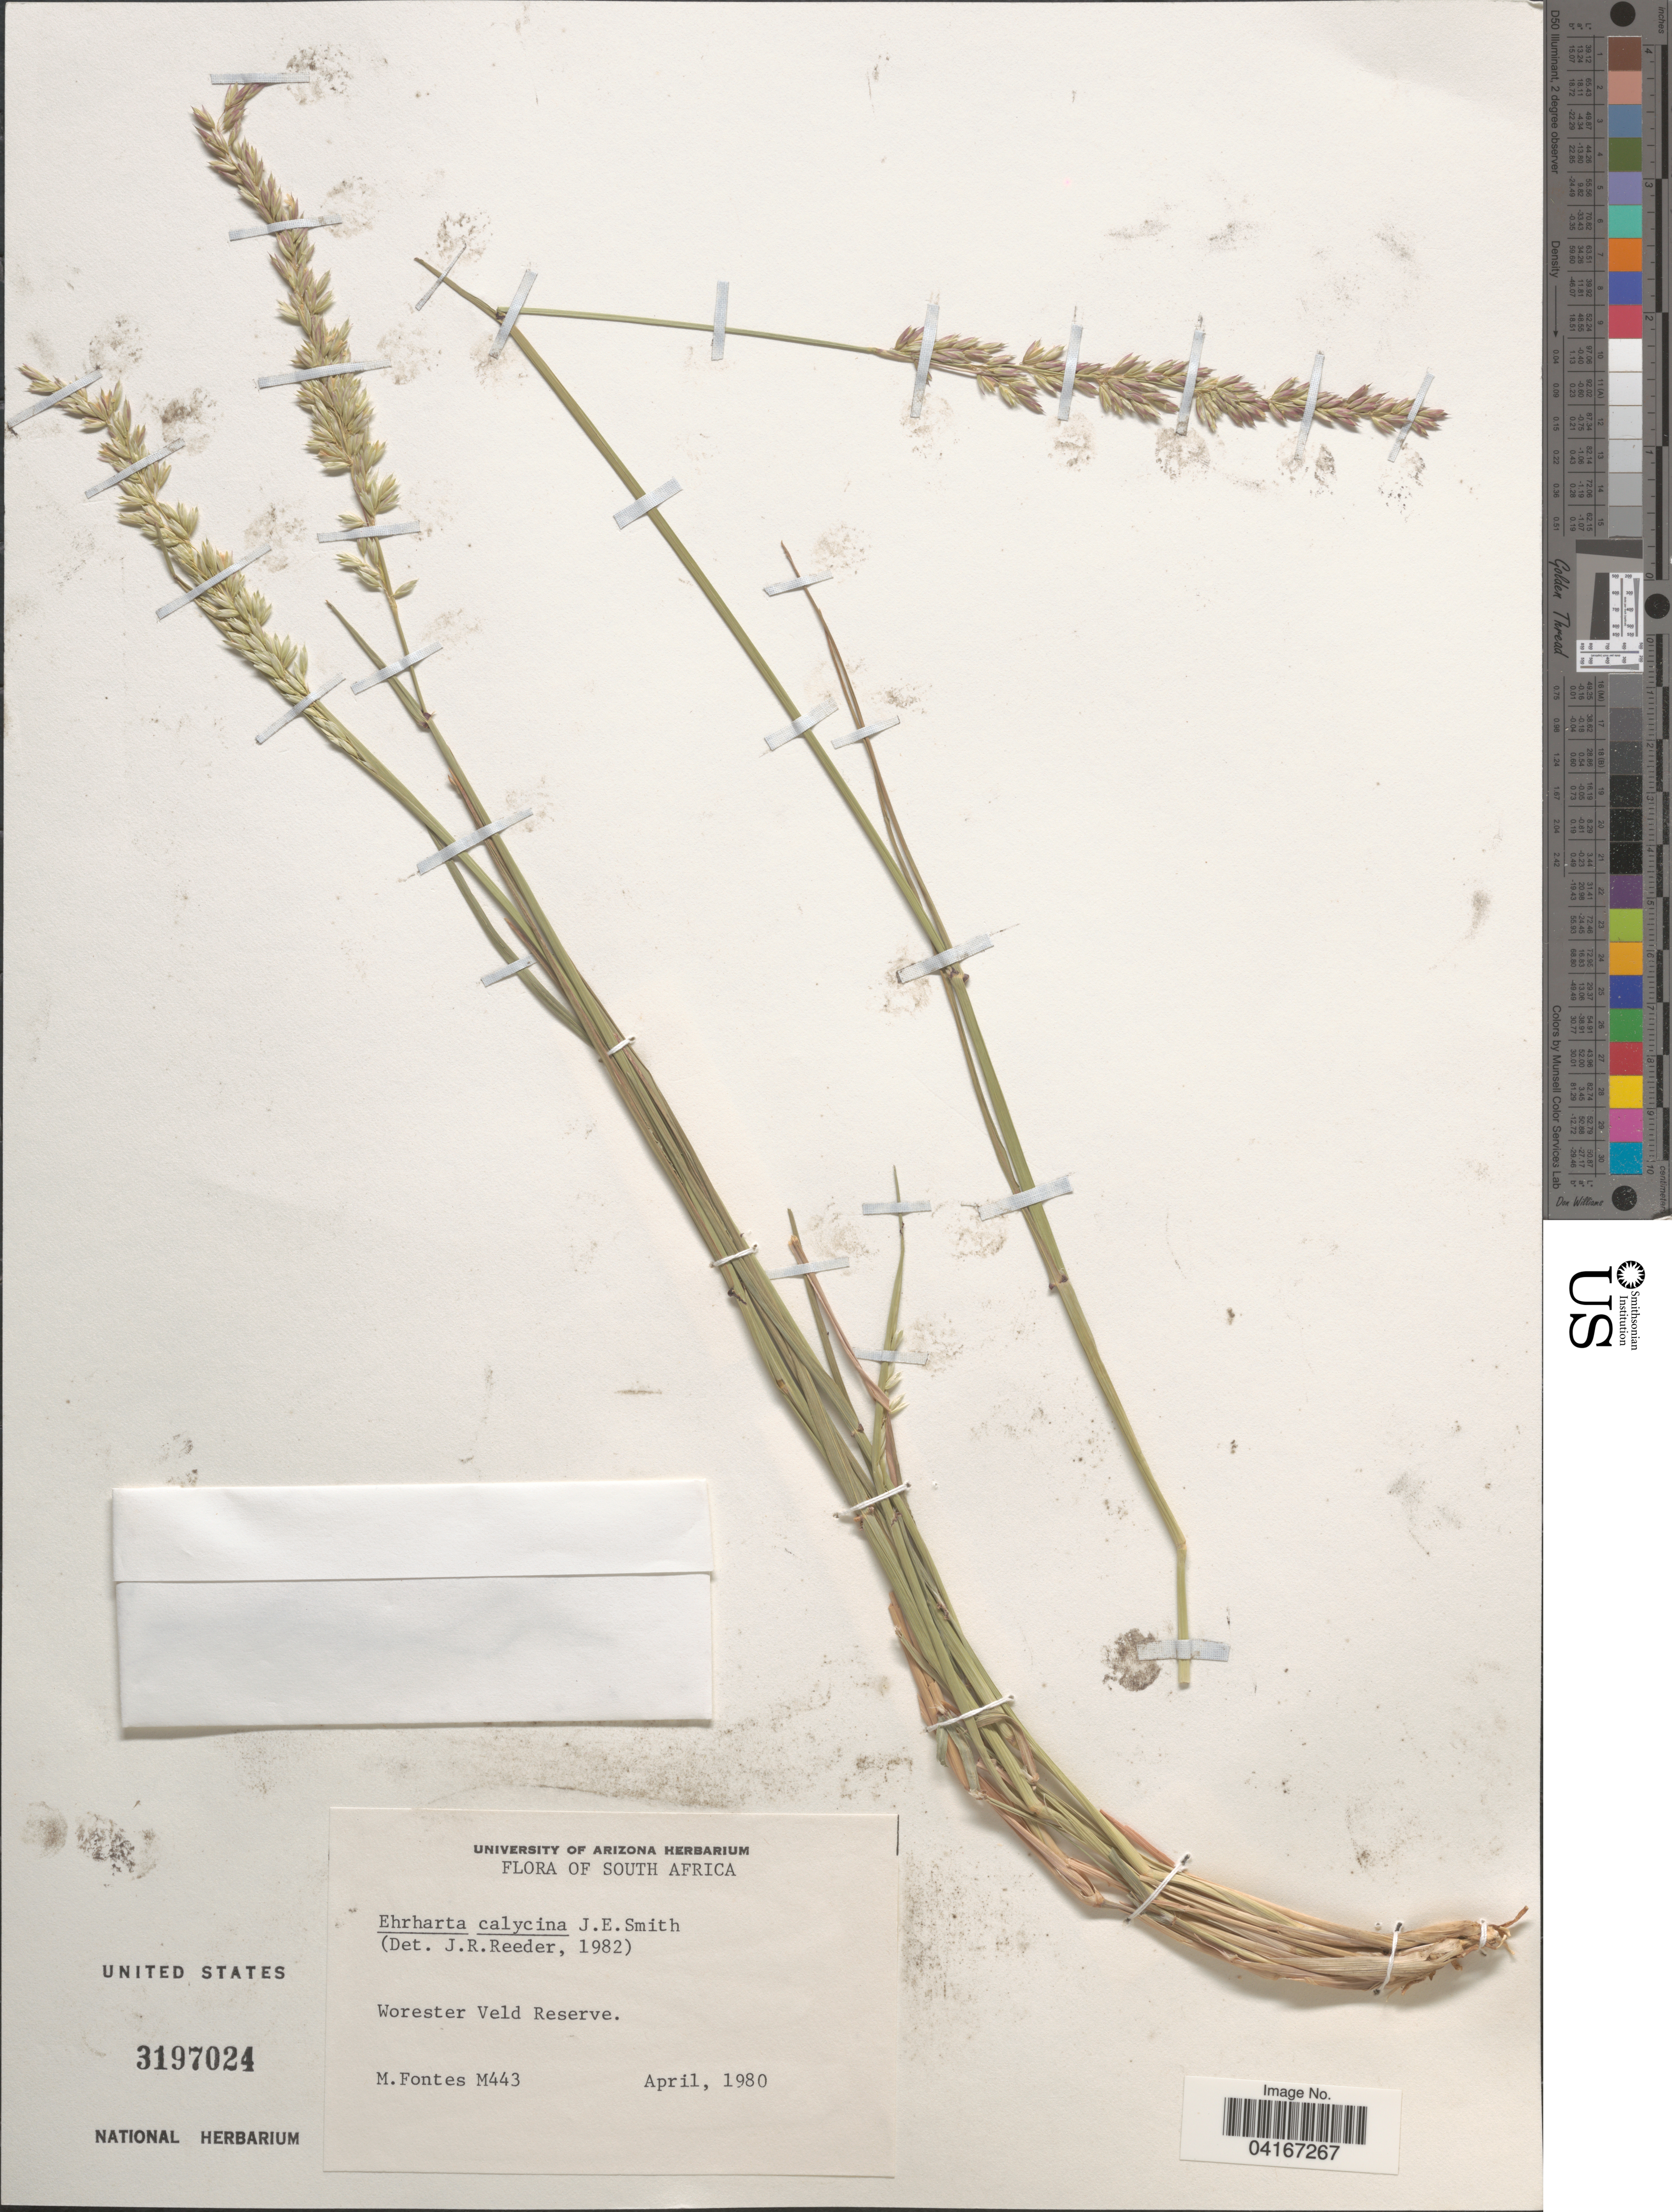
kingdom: Plantae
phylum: Tracheophyta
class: Liliopsida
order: Poales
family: Poaceae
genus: Ehrharta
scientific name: Ehrharta calycina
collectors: M. Fontes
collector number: M443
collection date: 1980-04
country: South Africa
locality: Worester Veld Reserve.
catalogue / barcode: US 3197024